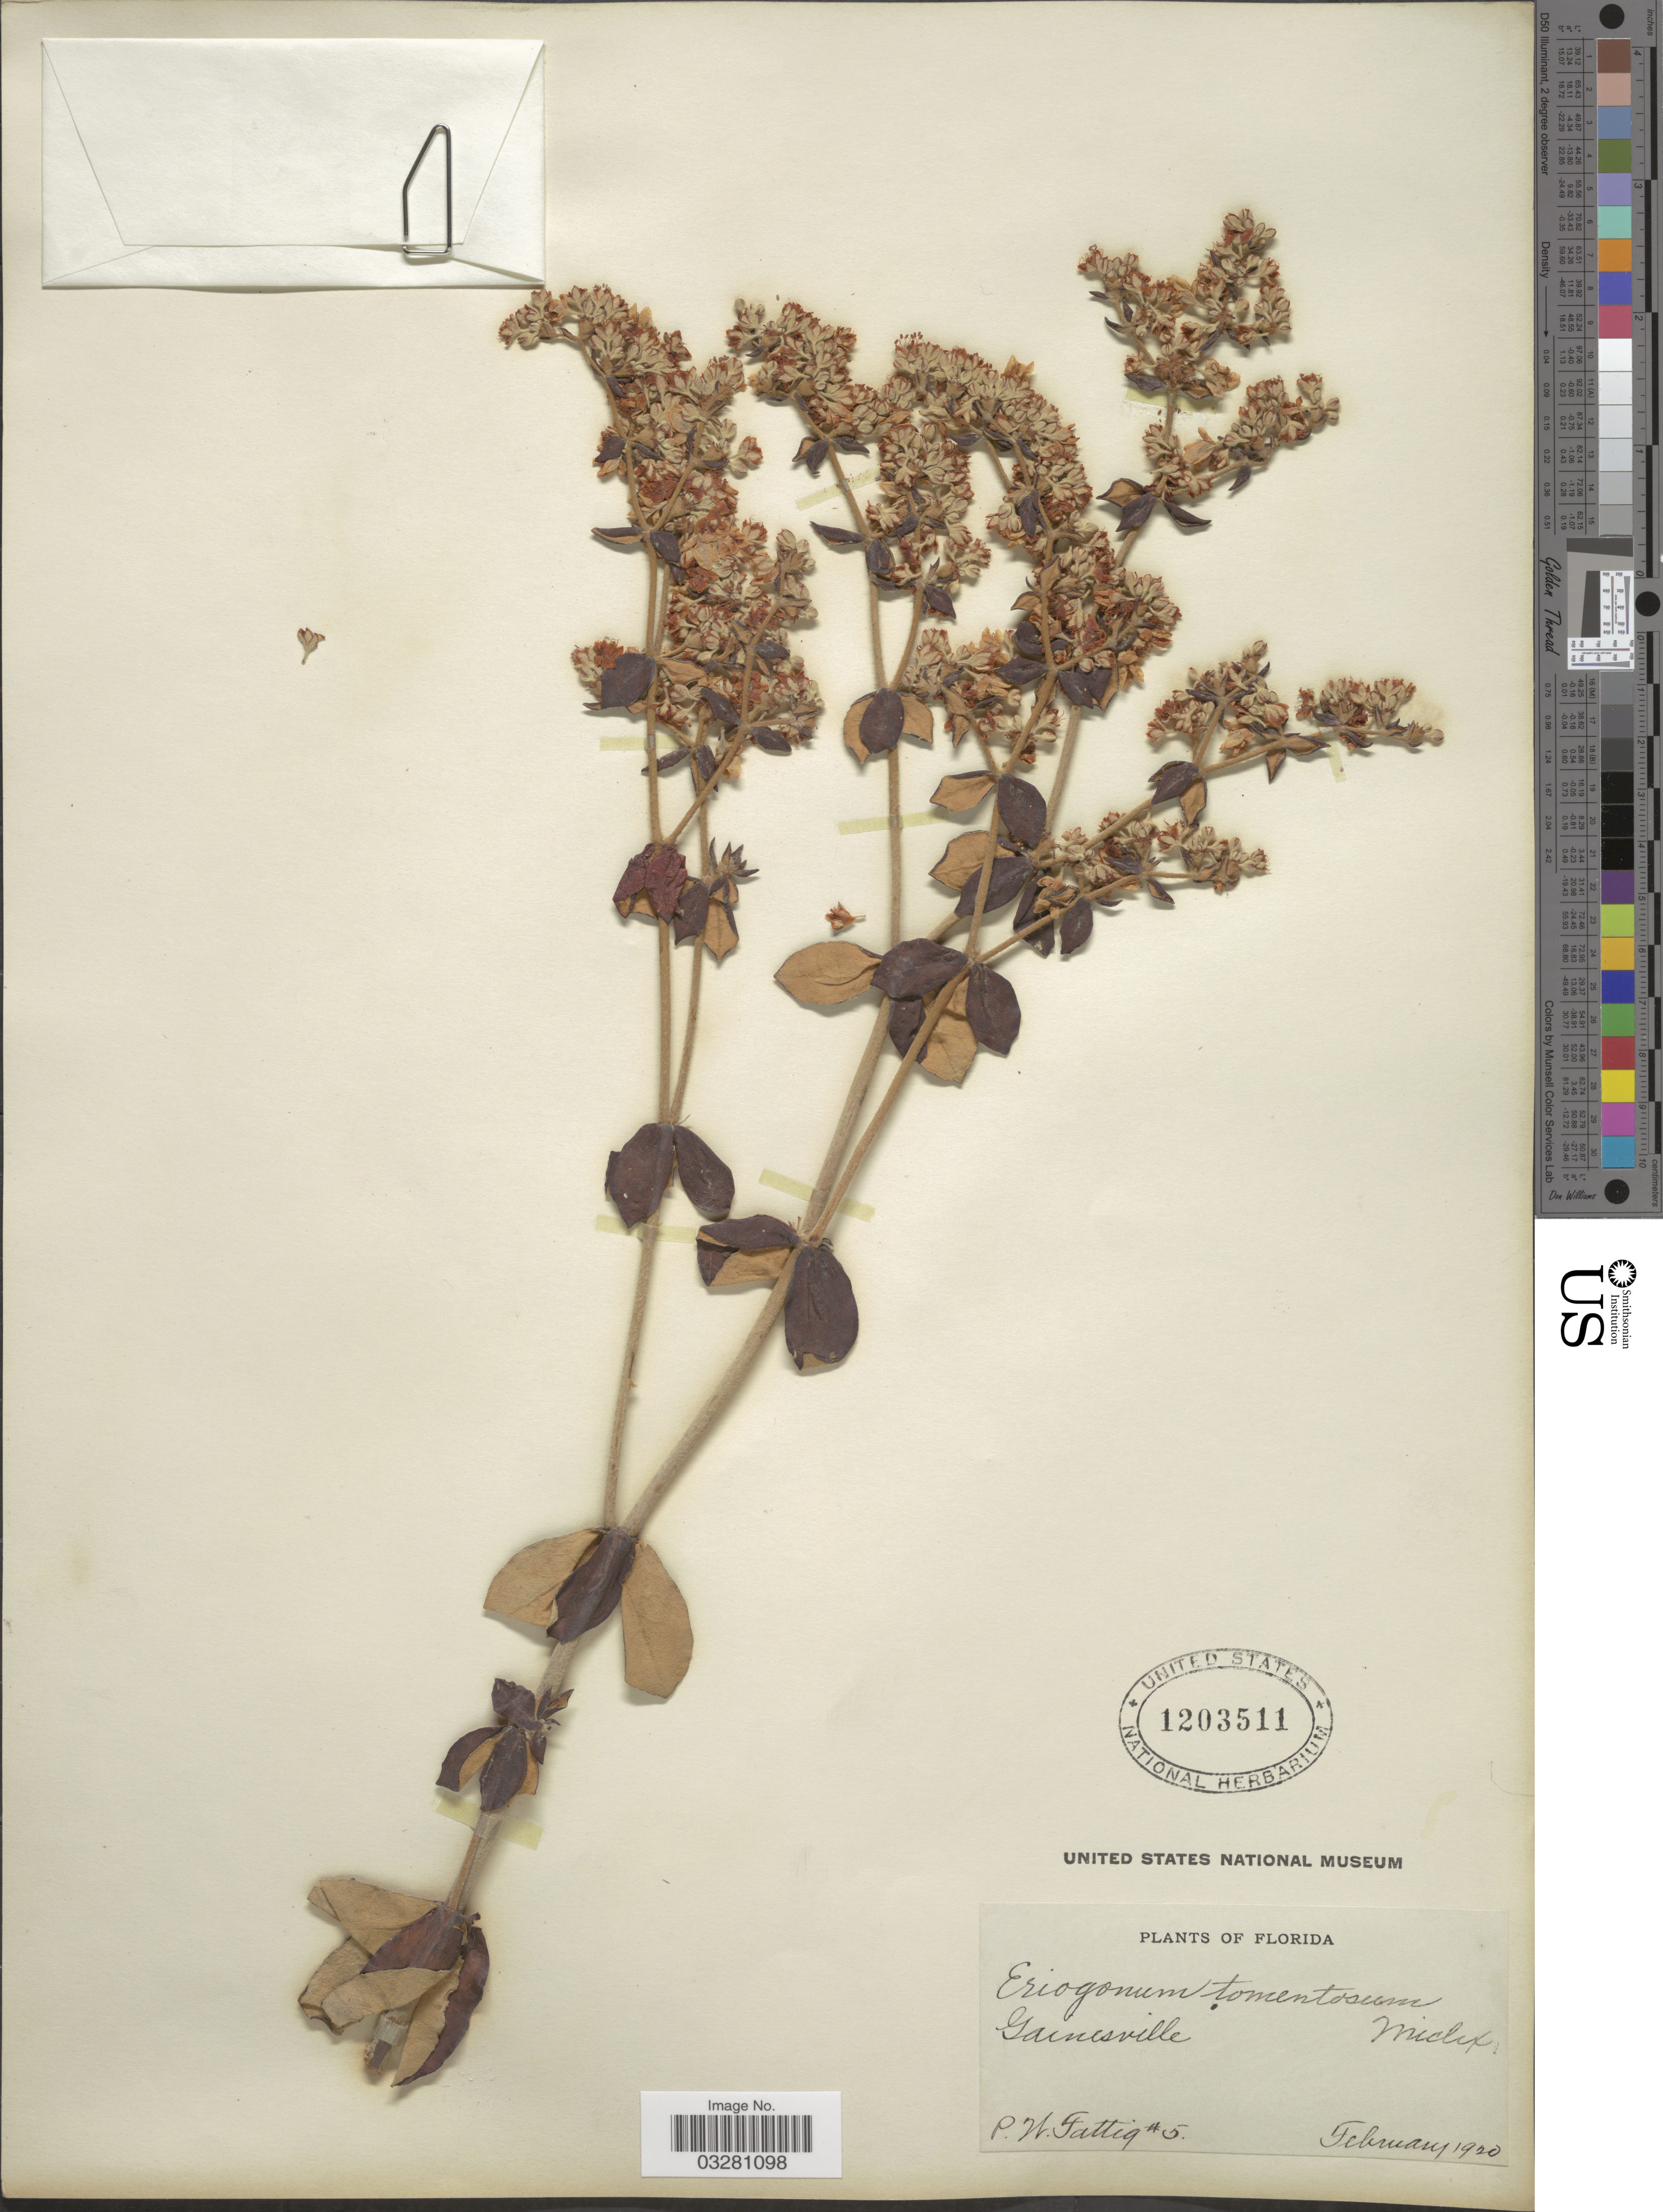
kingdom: Plantae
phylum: Tracheophyta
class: Magnoliopsida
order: Caryophyllales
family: Polygonaceae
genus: Eriogonum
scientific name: Eriogonum tomentosum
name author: Michx.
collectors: P. Fattig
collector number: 5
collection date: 1920-02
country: United States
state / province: Florida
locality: Gainesville.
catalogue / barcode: US 1203511